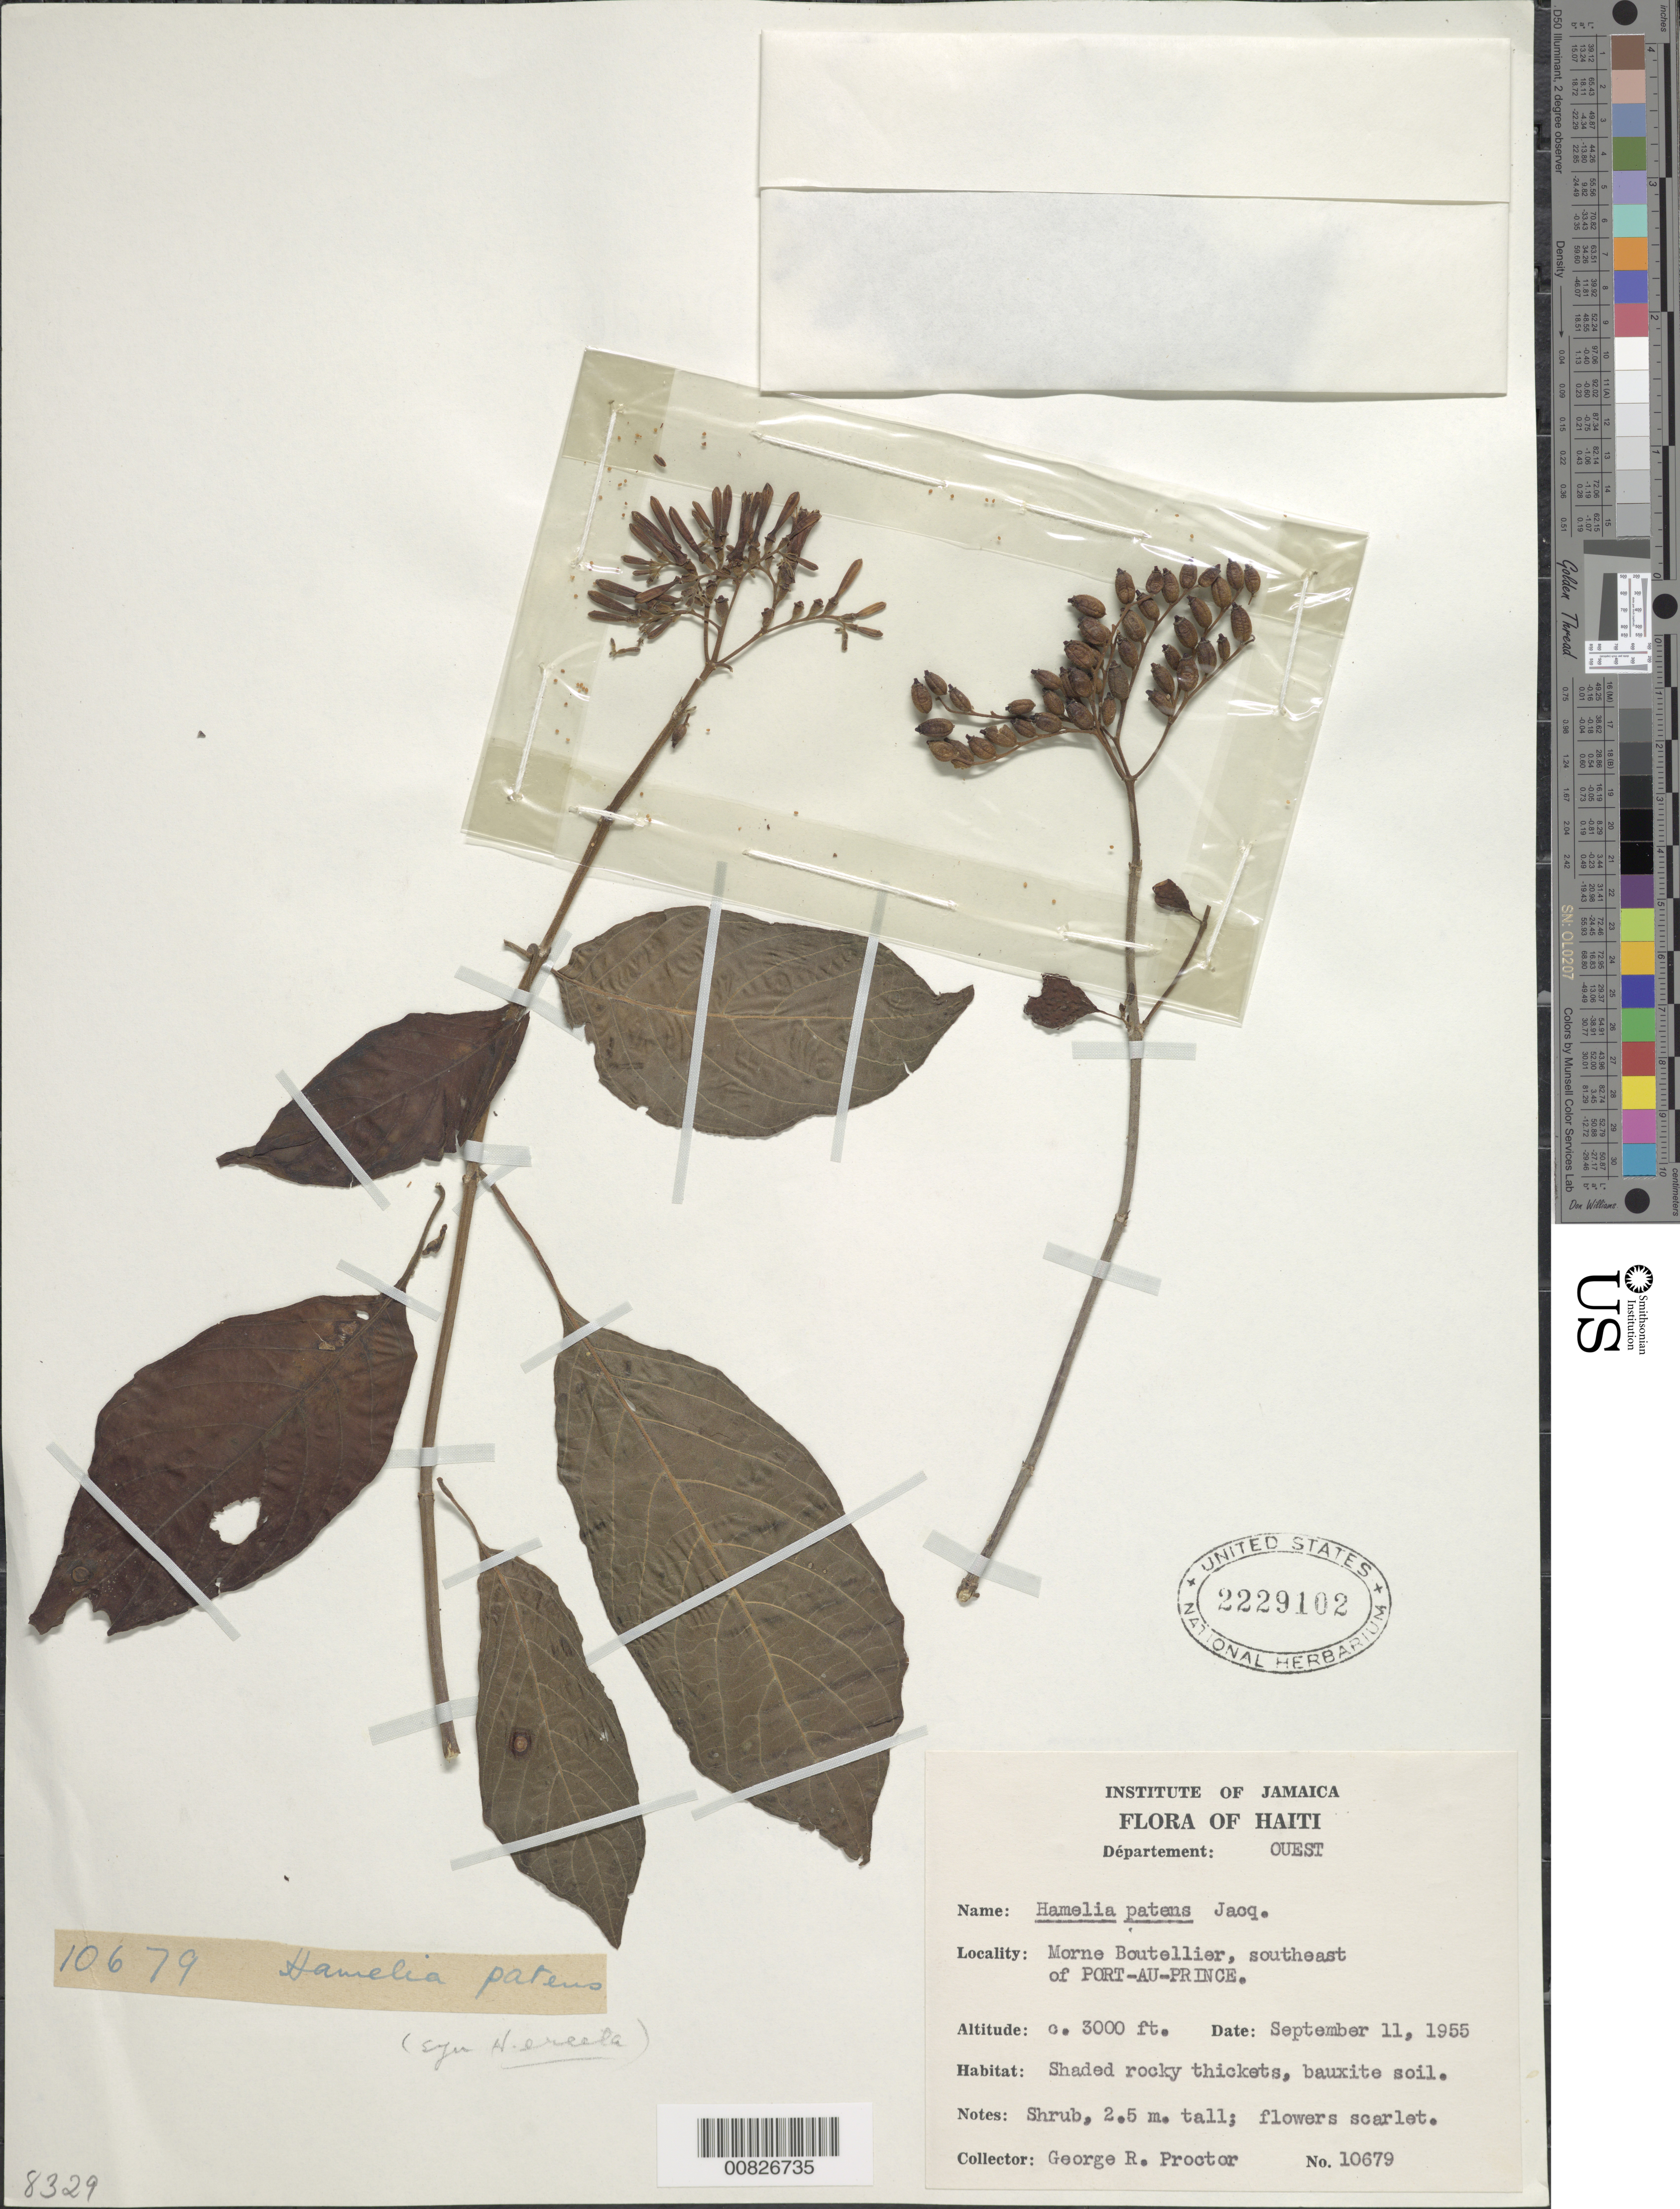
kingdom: Plantae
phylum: Tracheophyta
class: Magnoliopsida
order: Gentianales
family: Rubiaceae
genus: Hamelia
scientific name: Hamelia patens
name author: Jacq.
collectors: G. R. Proctor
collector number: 10679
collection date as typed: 11 Sep 1955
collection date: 1955-09-11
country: Haiti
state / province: Ouest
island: Hispaniola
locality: Morne Boutellier, SE of Port au Prince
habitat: Shaded rocky thickets, bauxite soil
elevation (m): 914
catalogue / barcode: US 2229102